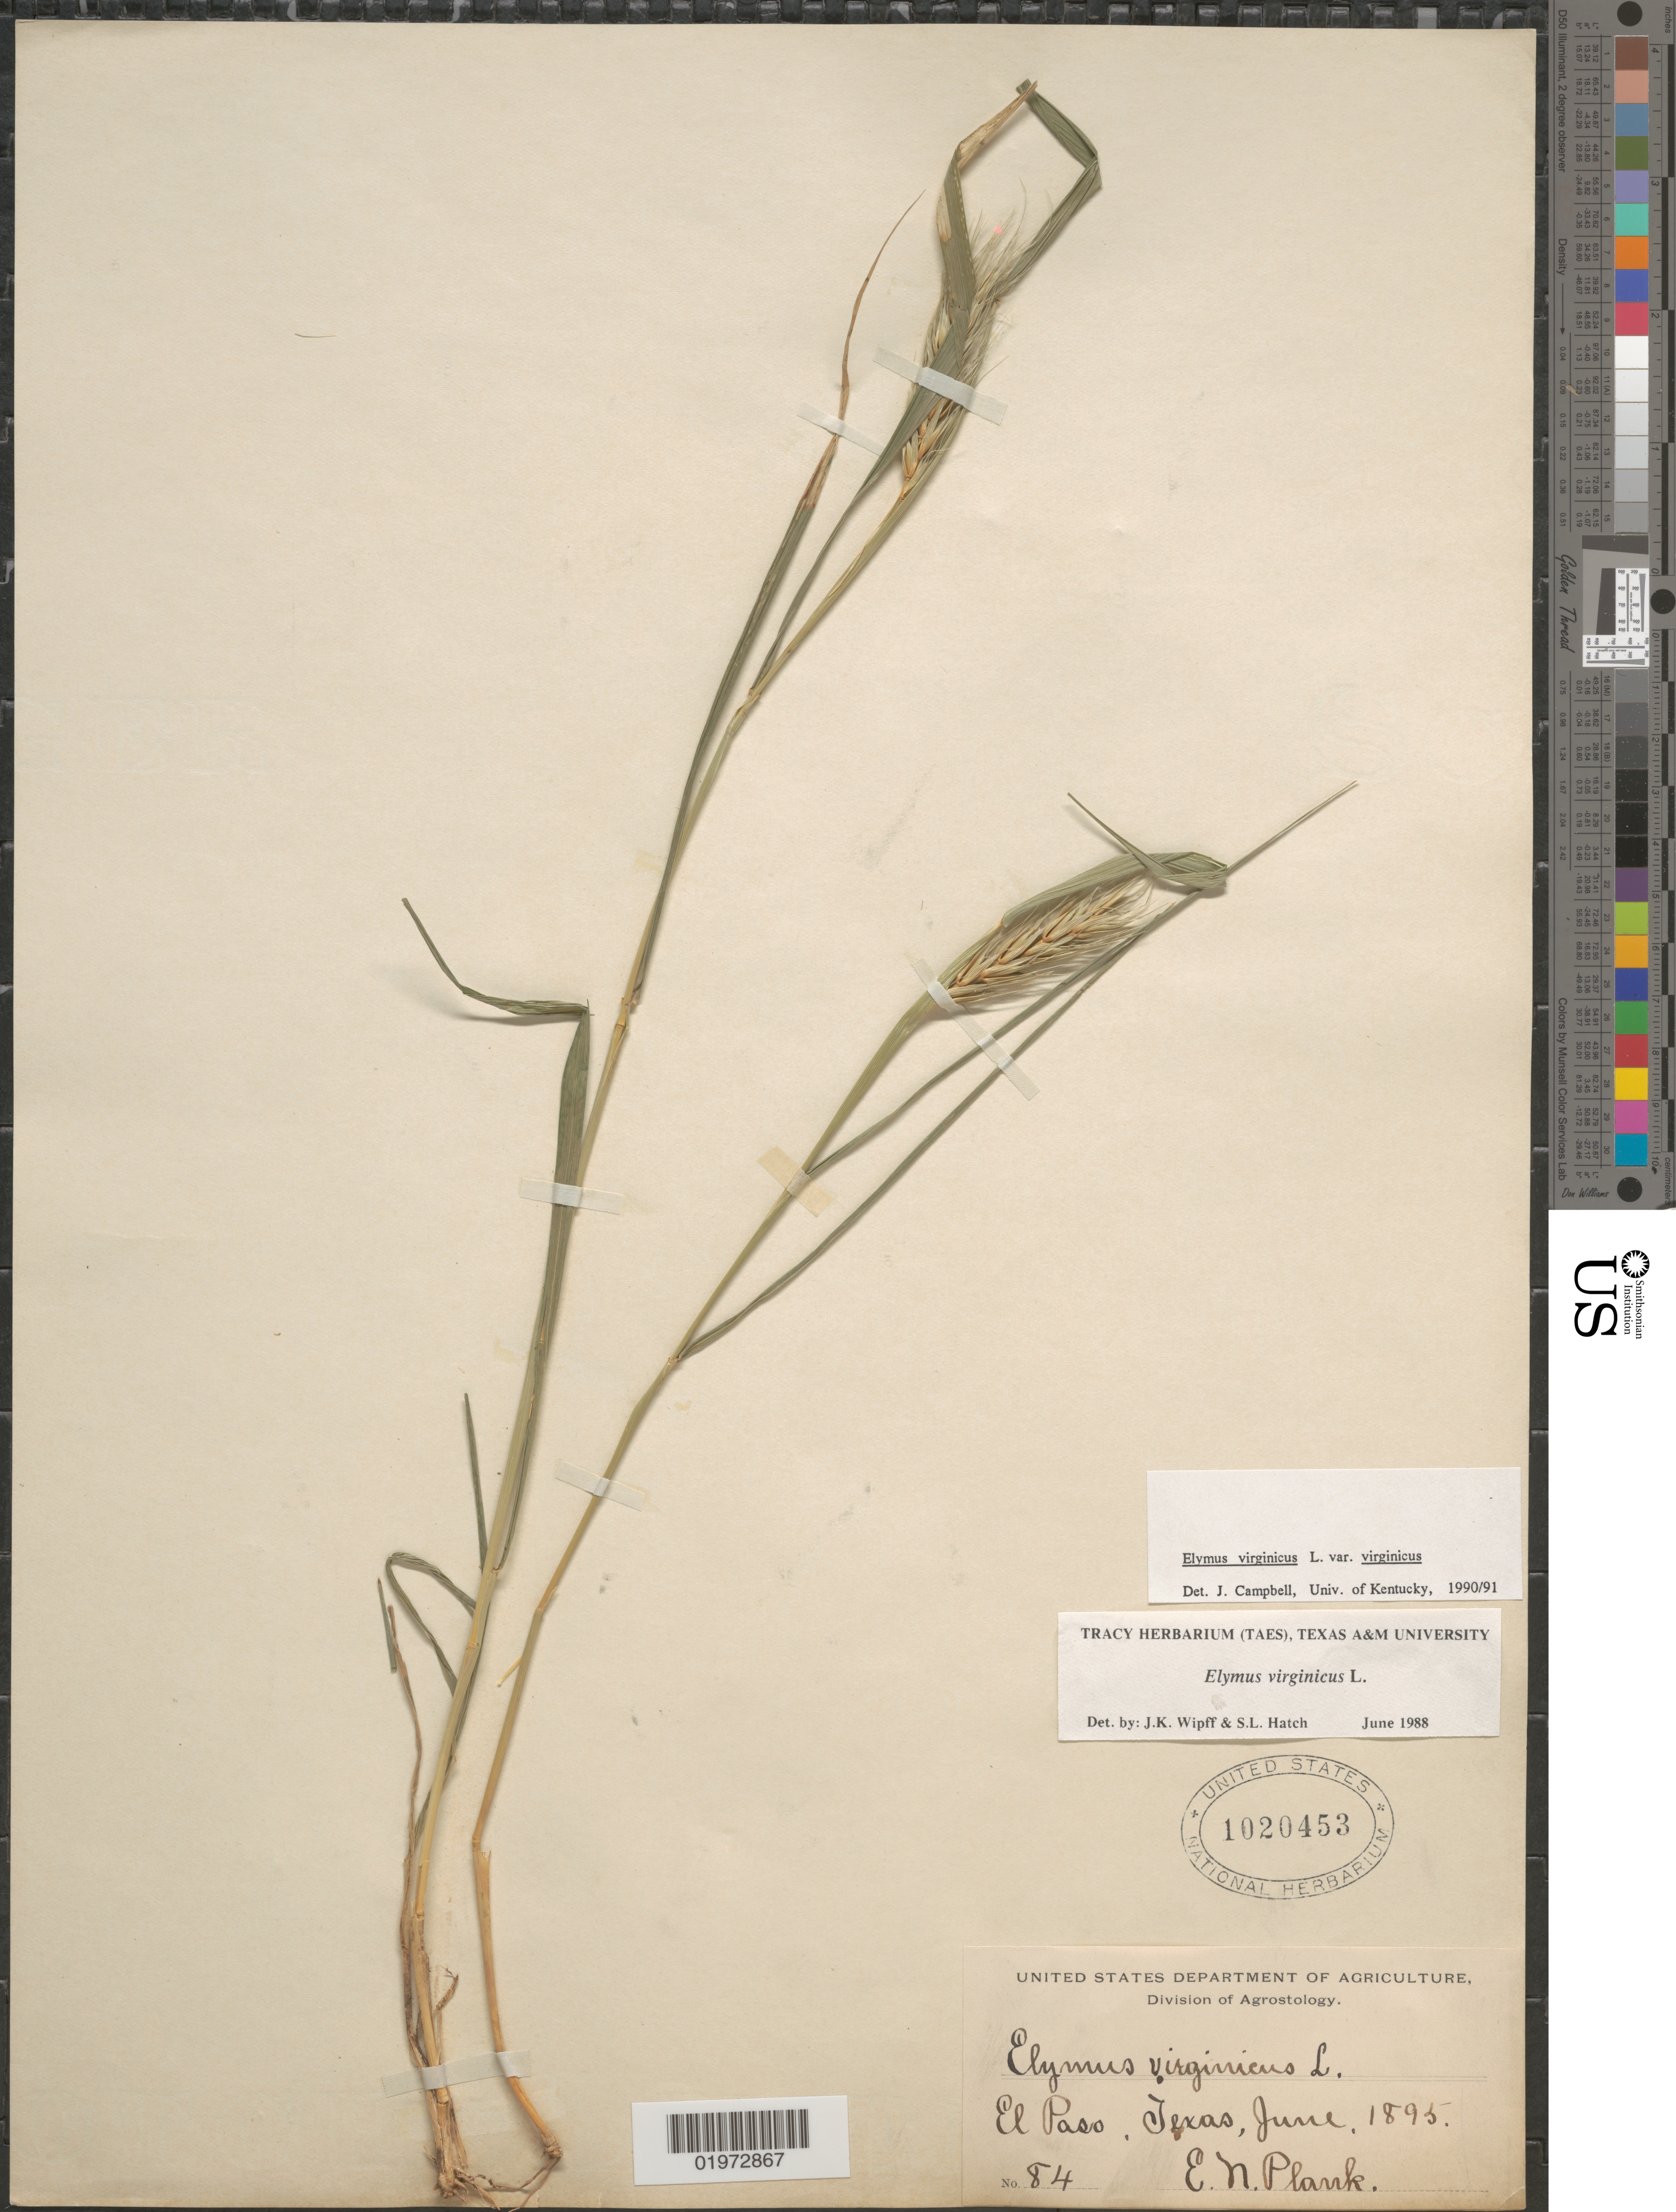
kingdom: Plantae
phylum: Tracheophyta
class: Liliopsida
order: Poales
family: Poaceae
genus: Elymus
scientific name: Elymus virginicus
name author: L.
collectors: E. Plank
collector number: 84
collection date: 1895-06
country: United States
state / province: Texas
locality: El Paso.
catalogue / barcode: US 1020453